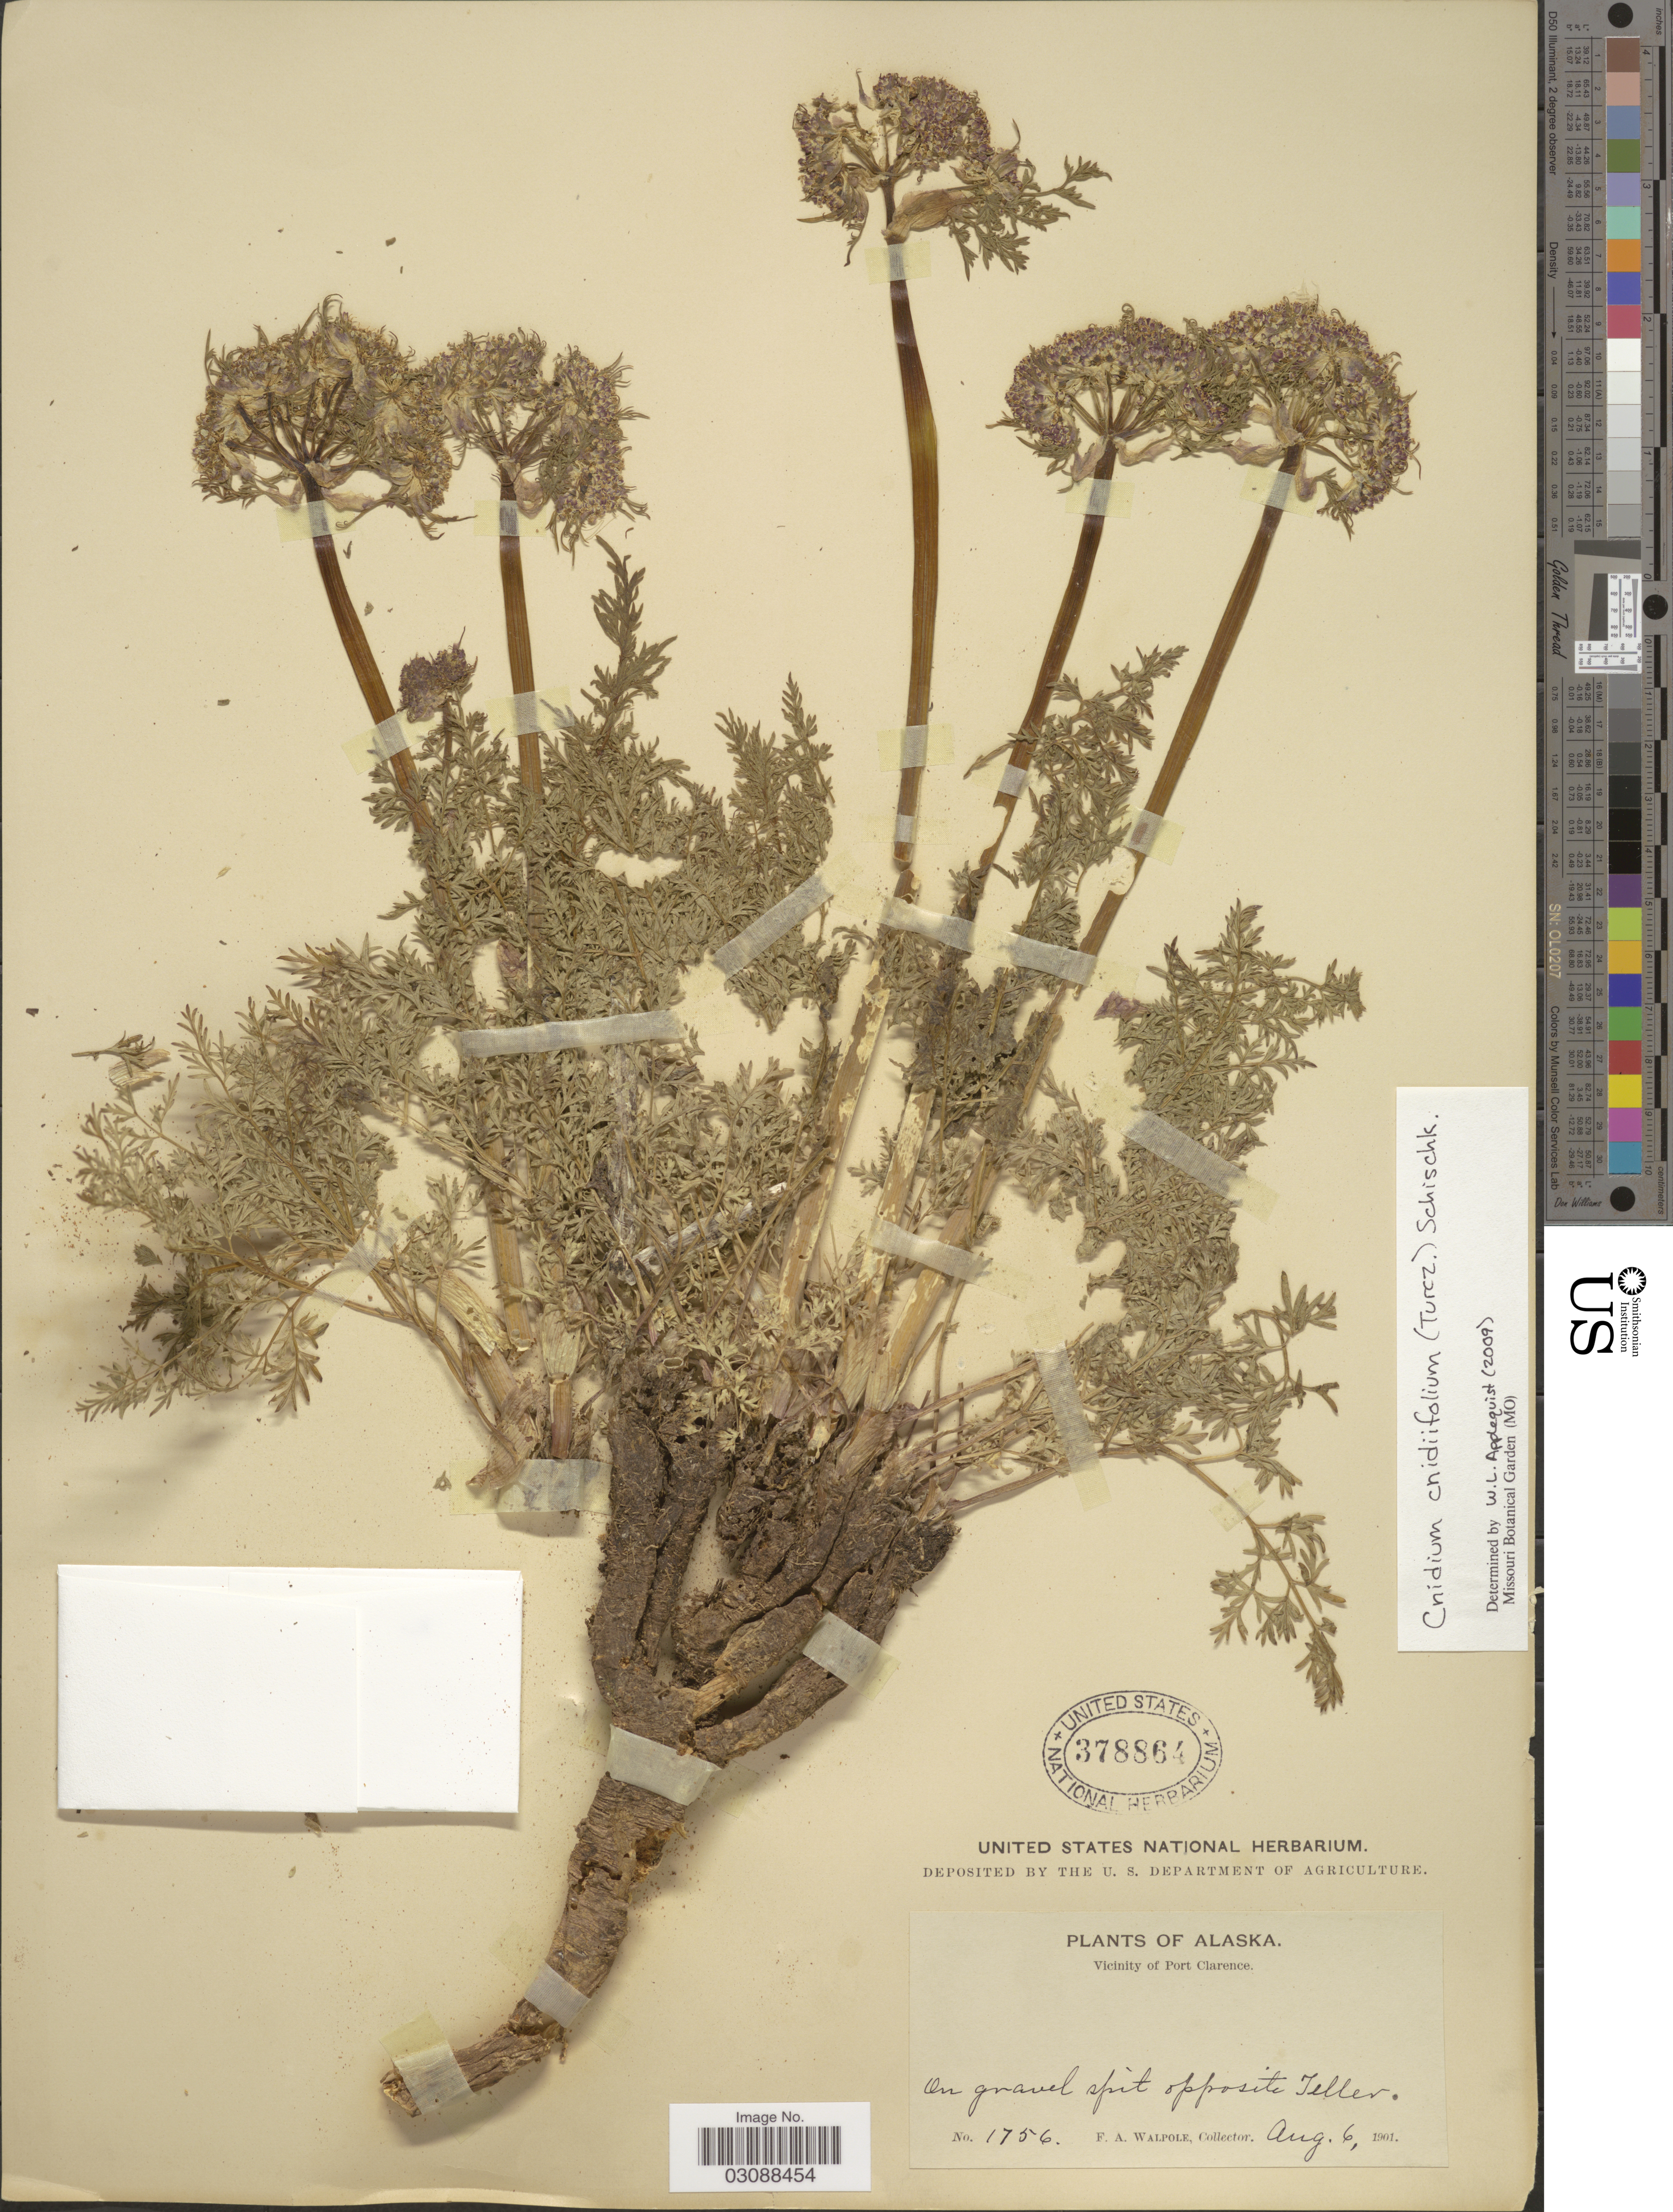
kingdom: Plantae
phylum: Tracheophyta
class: Magnoliopsida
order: Apiales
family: Apiaceae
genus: Cnidium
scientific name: Cnidium cnidiifolium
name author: (Turcz.) Schischk.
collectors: F. Walpole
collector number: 1756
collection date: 1901-08-06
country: United States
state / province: Alaska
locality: Vicinity of Port Clarence. Opposite Teller.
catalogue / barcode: US 378864